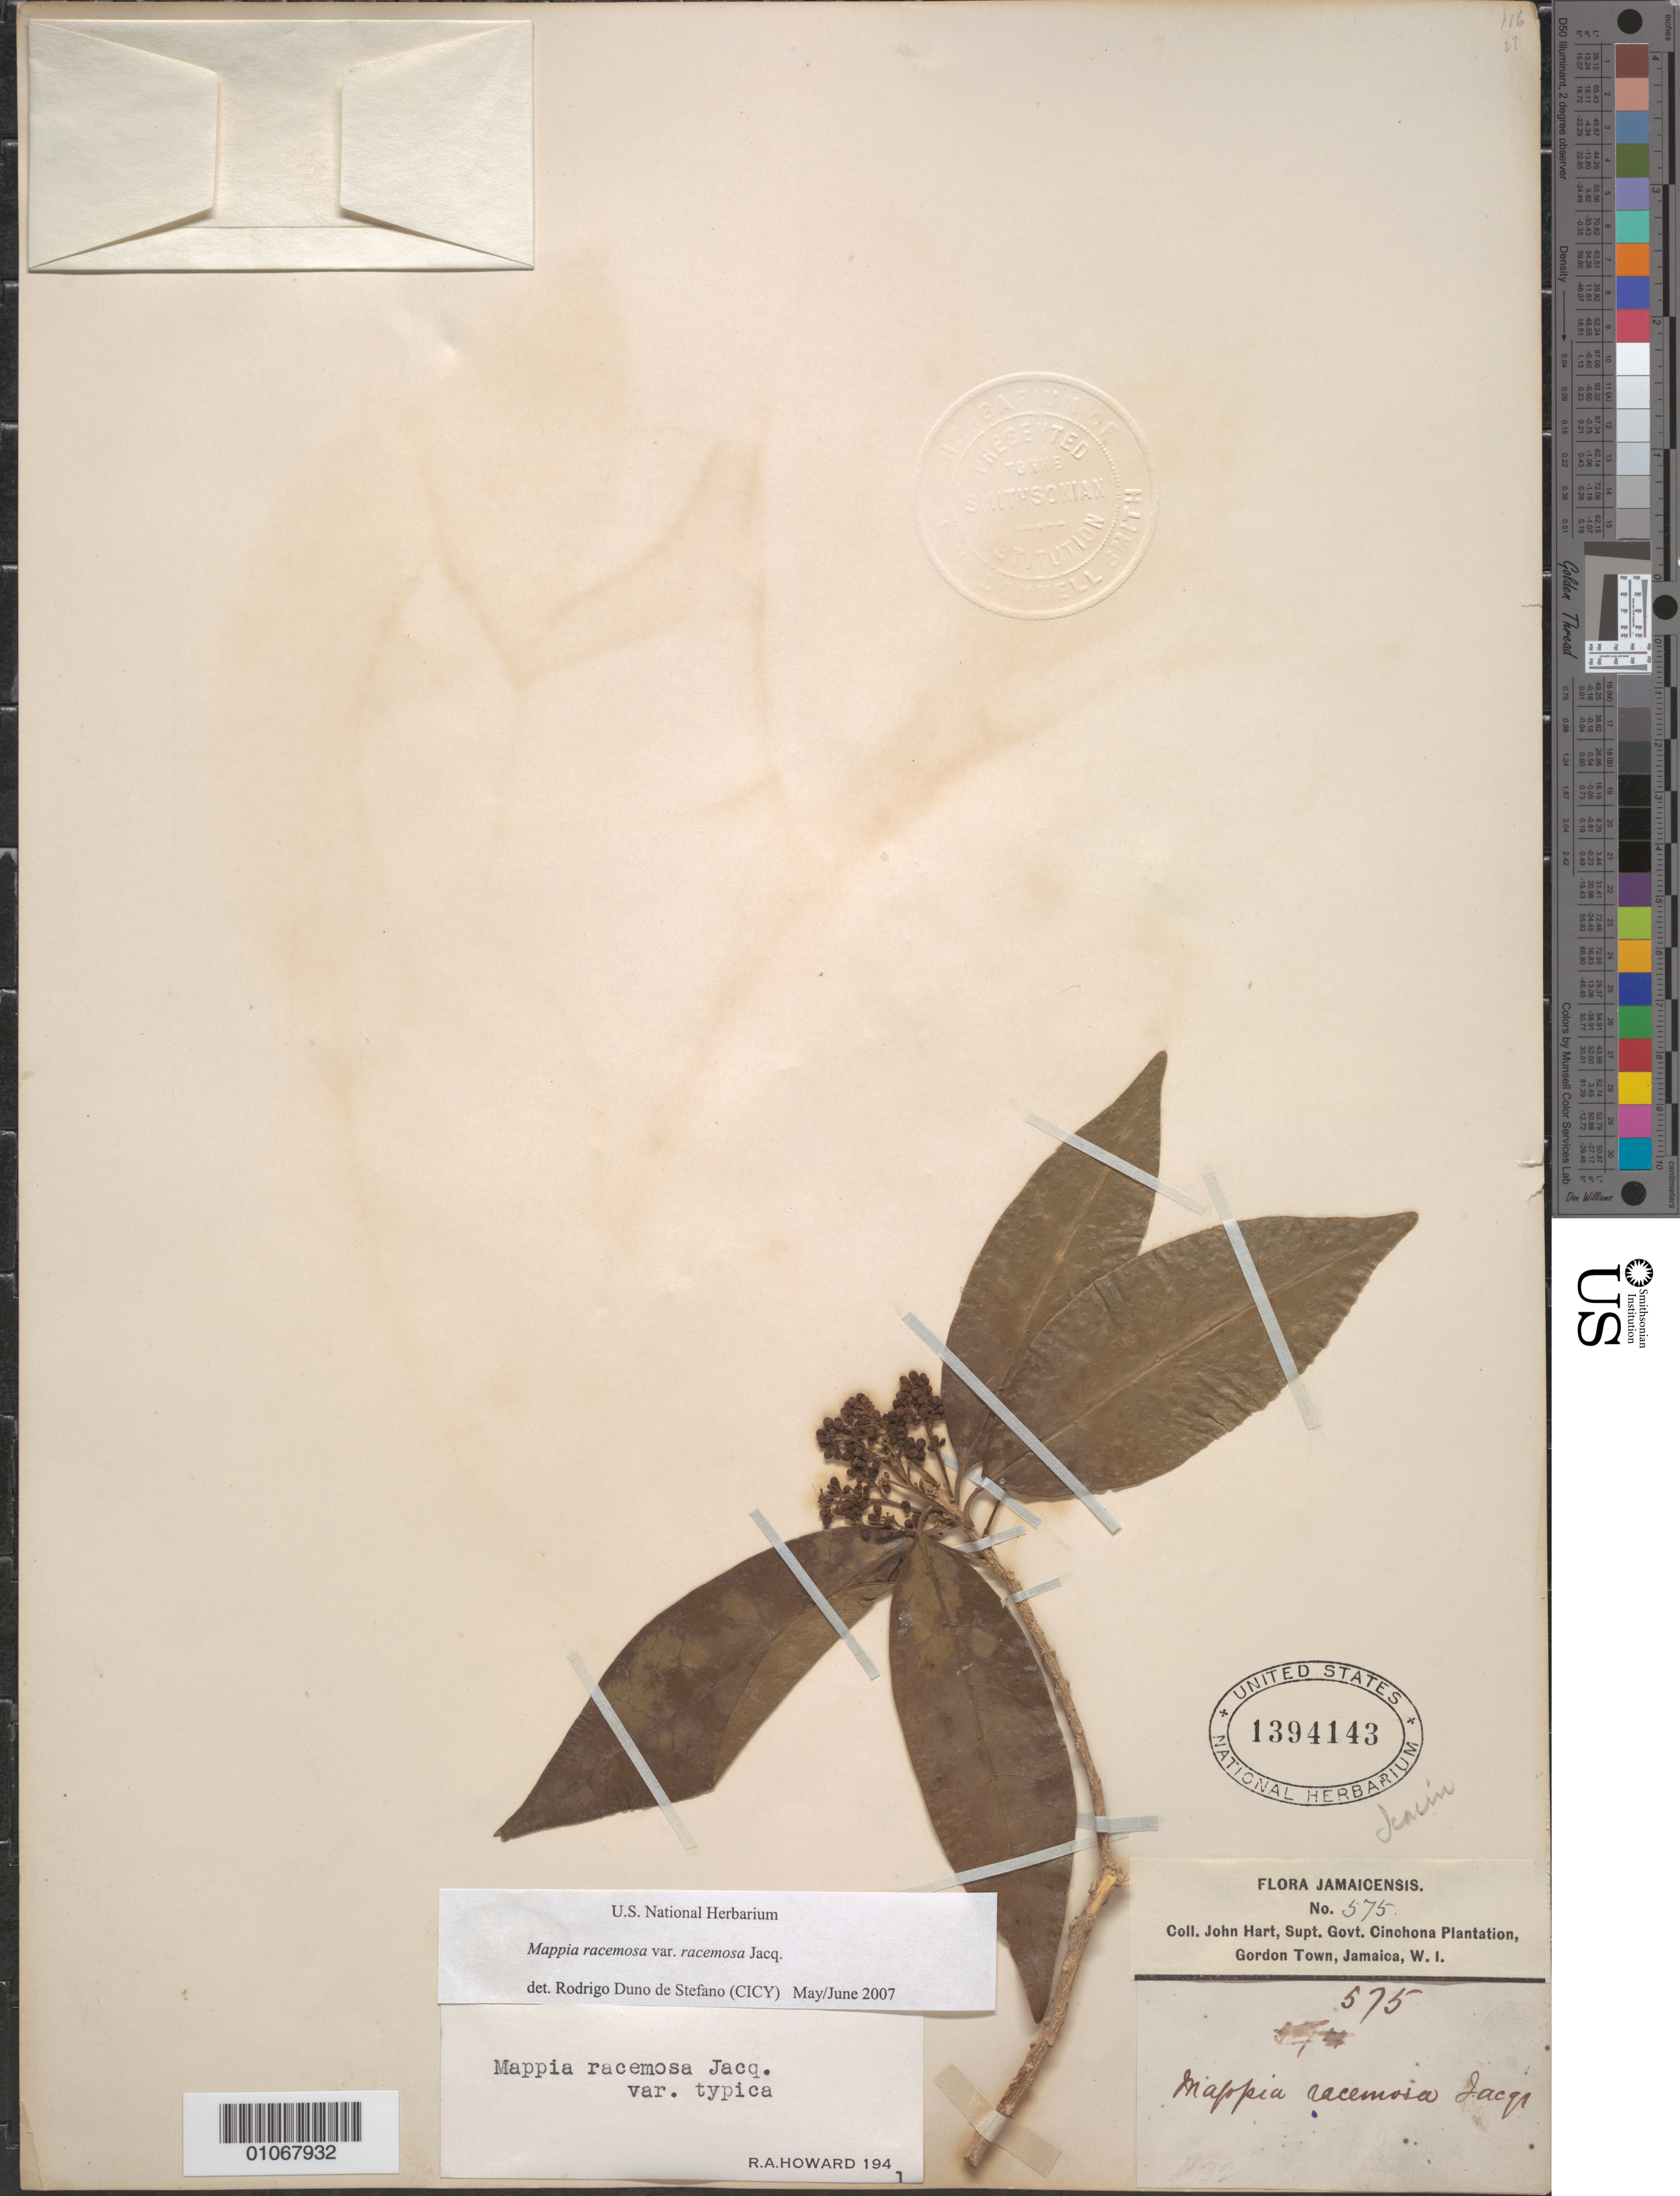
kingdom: Plantae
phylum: Tracheophyta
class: Magnoliopsida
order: Icacinales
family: Icacinaceae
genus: Mappia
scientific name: Mappia racemosa var. racemosa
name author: Jacq.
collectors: J. Hart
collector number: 575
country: Jamaica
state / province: Saint Andrew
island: Jamaica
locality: Gordon Town.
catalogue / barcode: US 1394143